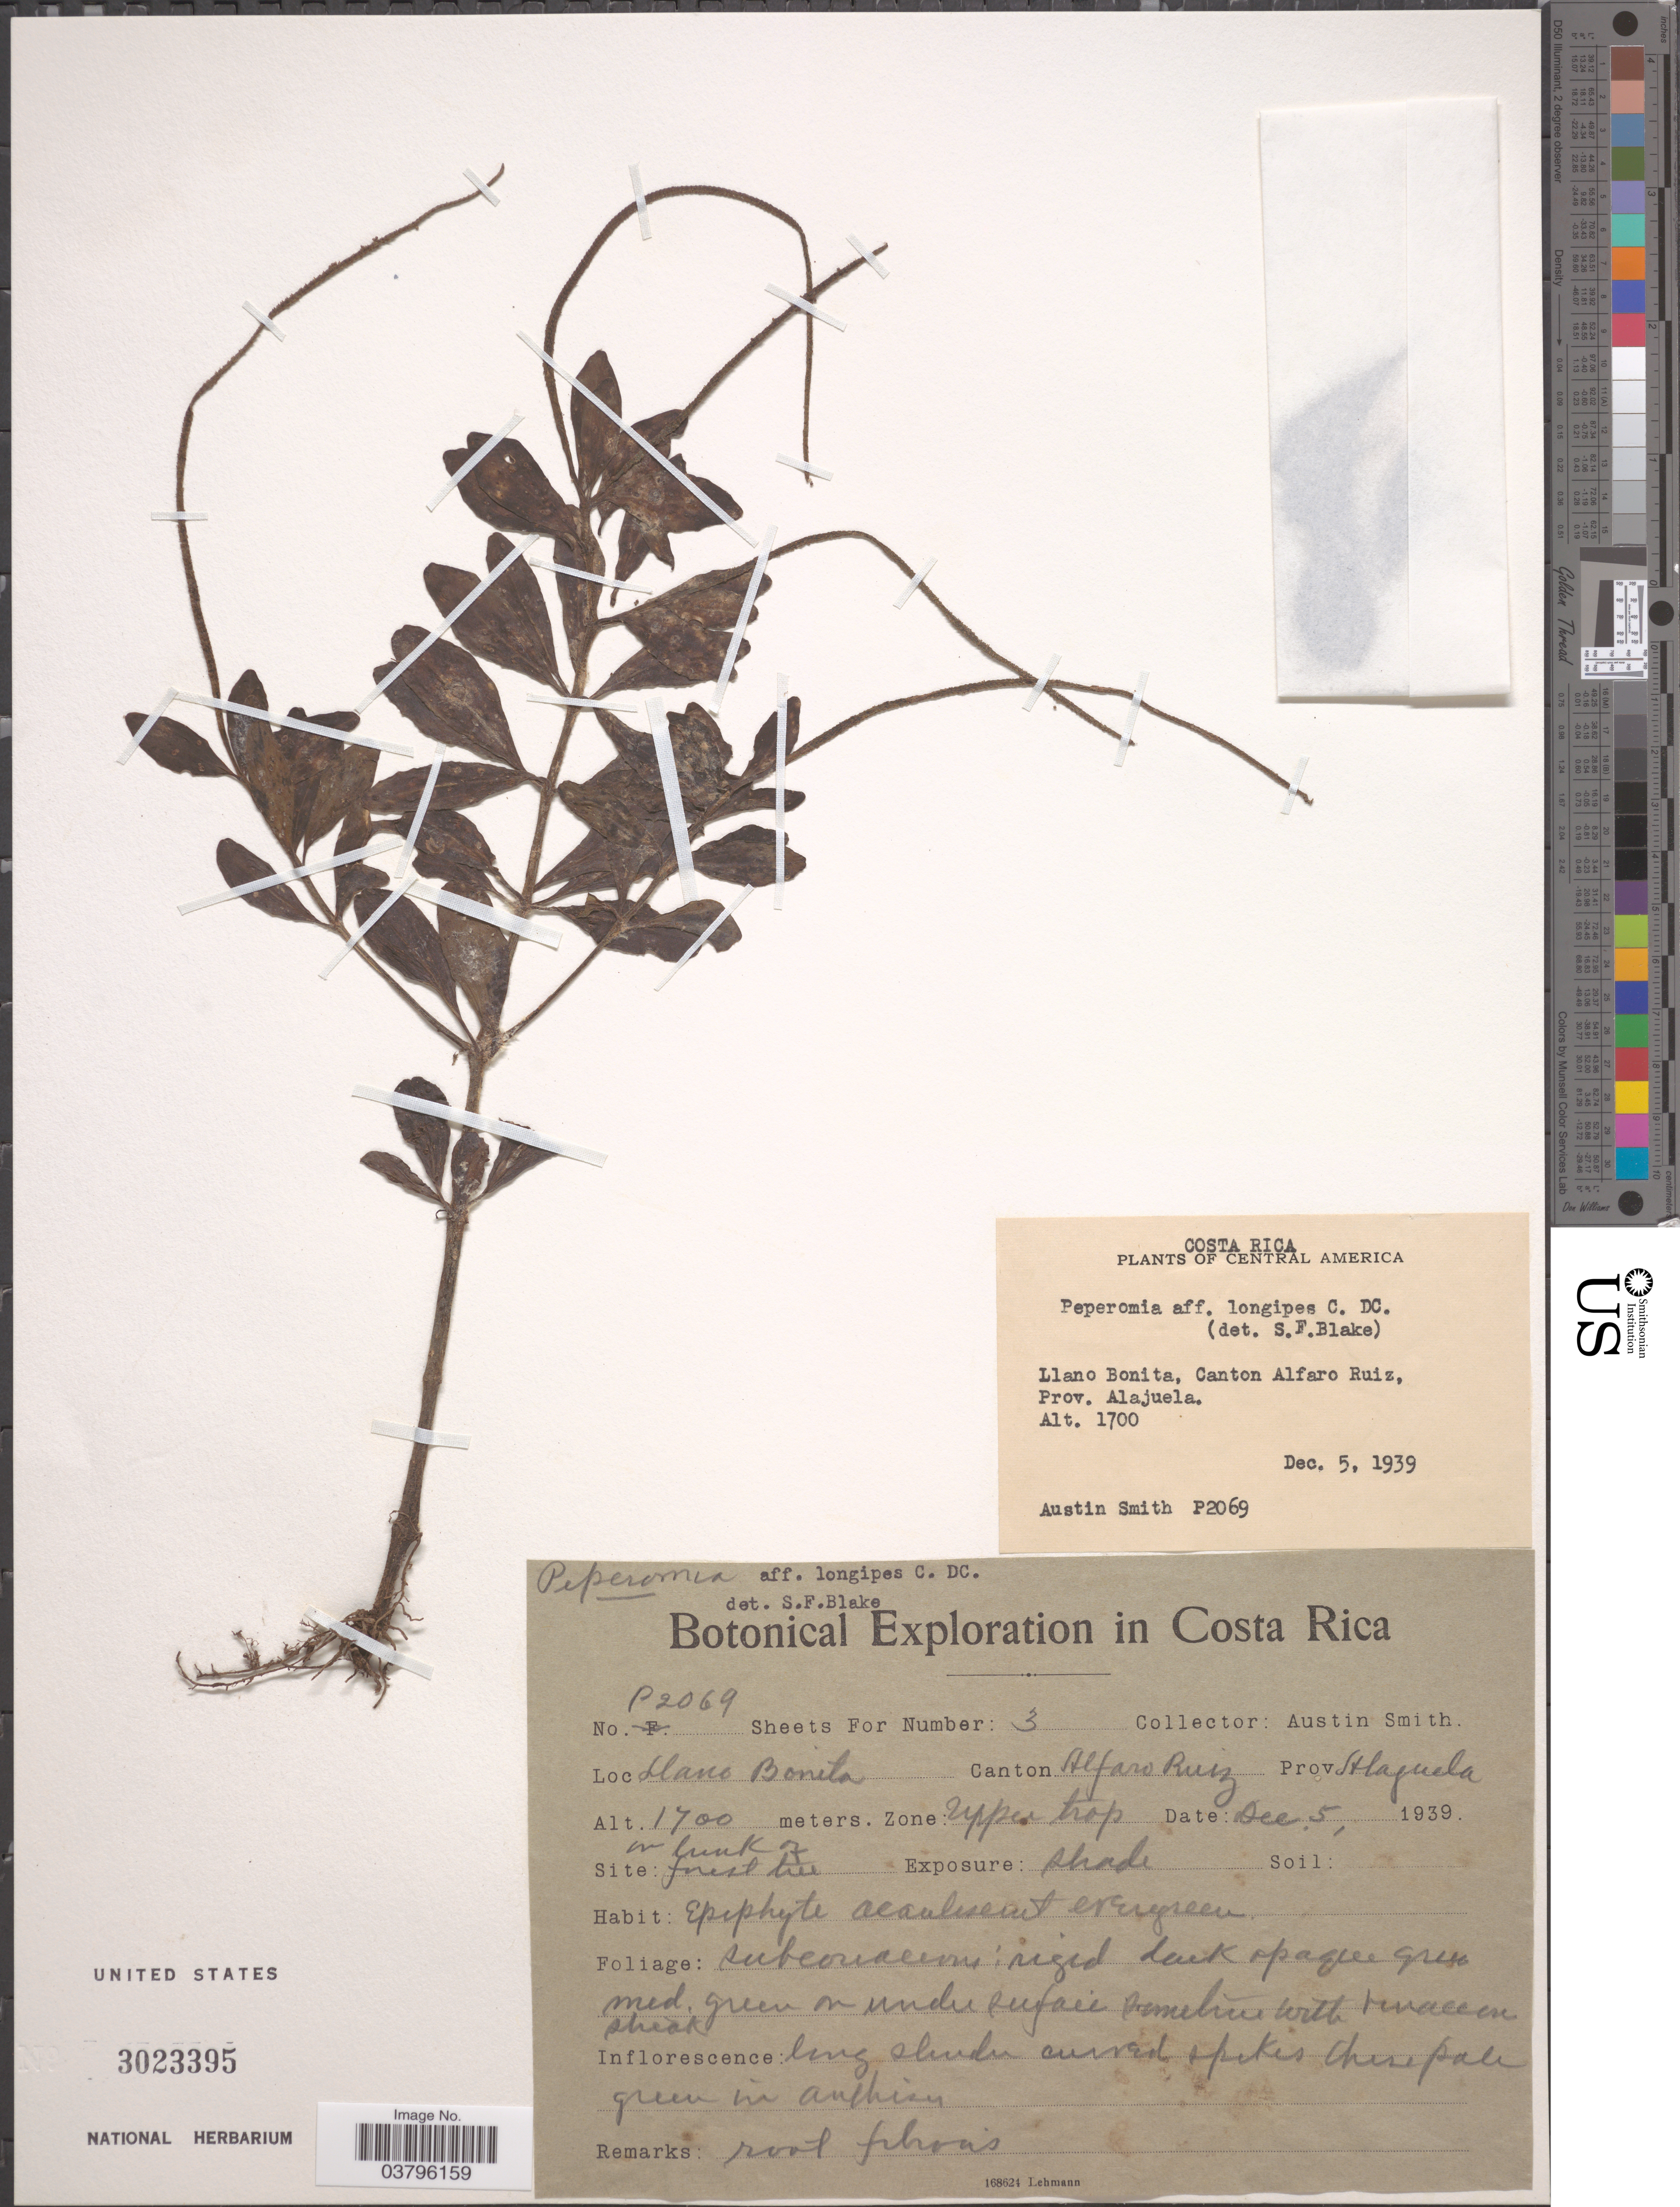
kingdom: Plantae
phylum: Tracheophyta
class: Magnoliopsida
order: Piperales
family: Piperaceae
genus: Peperomia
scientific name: Peperomia olivacea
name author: C. DC.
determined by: Jiménez, José Estaban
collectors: Aust P. Smith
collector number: P2069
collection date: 1939-12-05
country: Costa Rica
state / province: Alajuela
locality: Llano Bonita, Canton Alfaro Ruiz.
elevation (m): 1700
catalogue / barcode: US 3023395